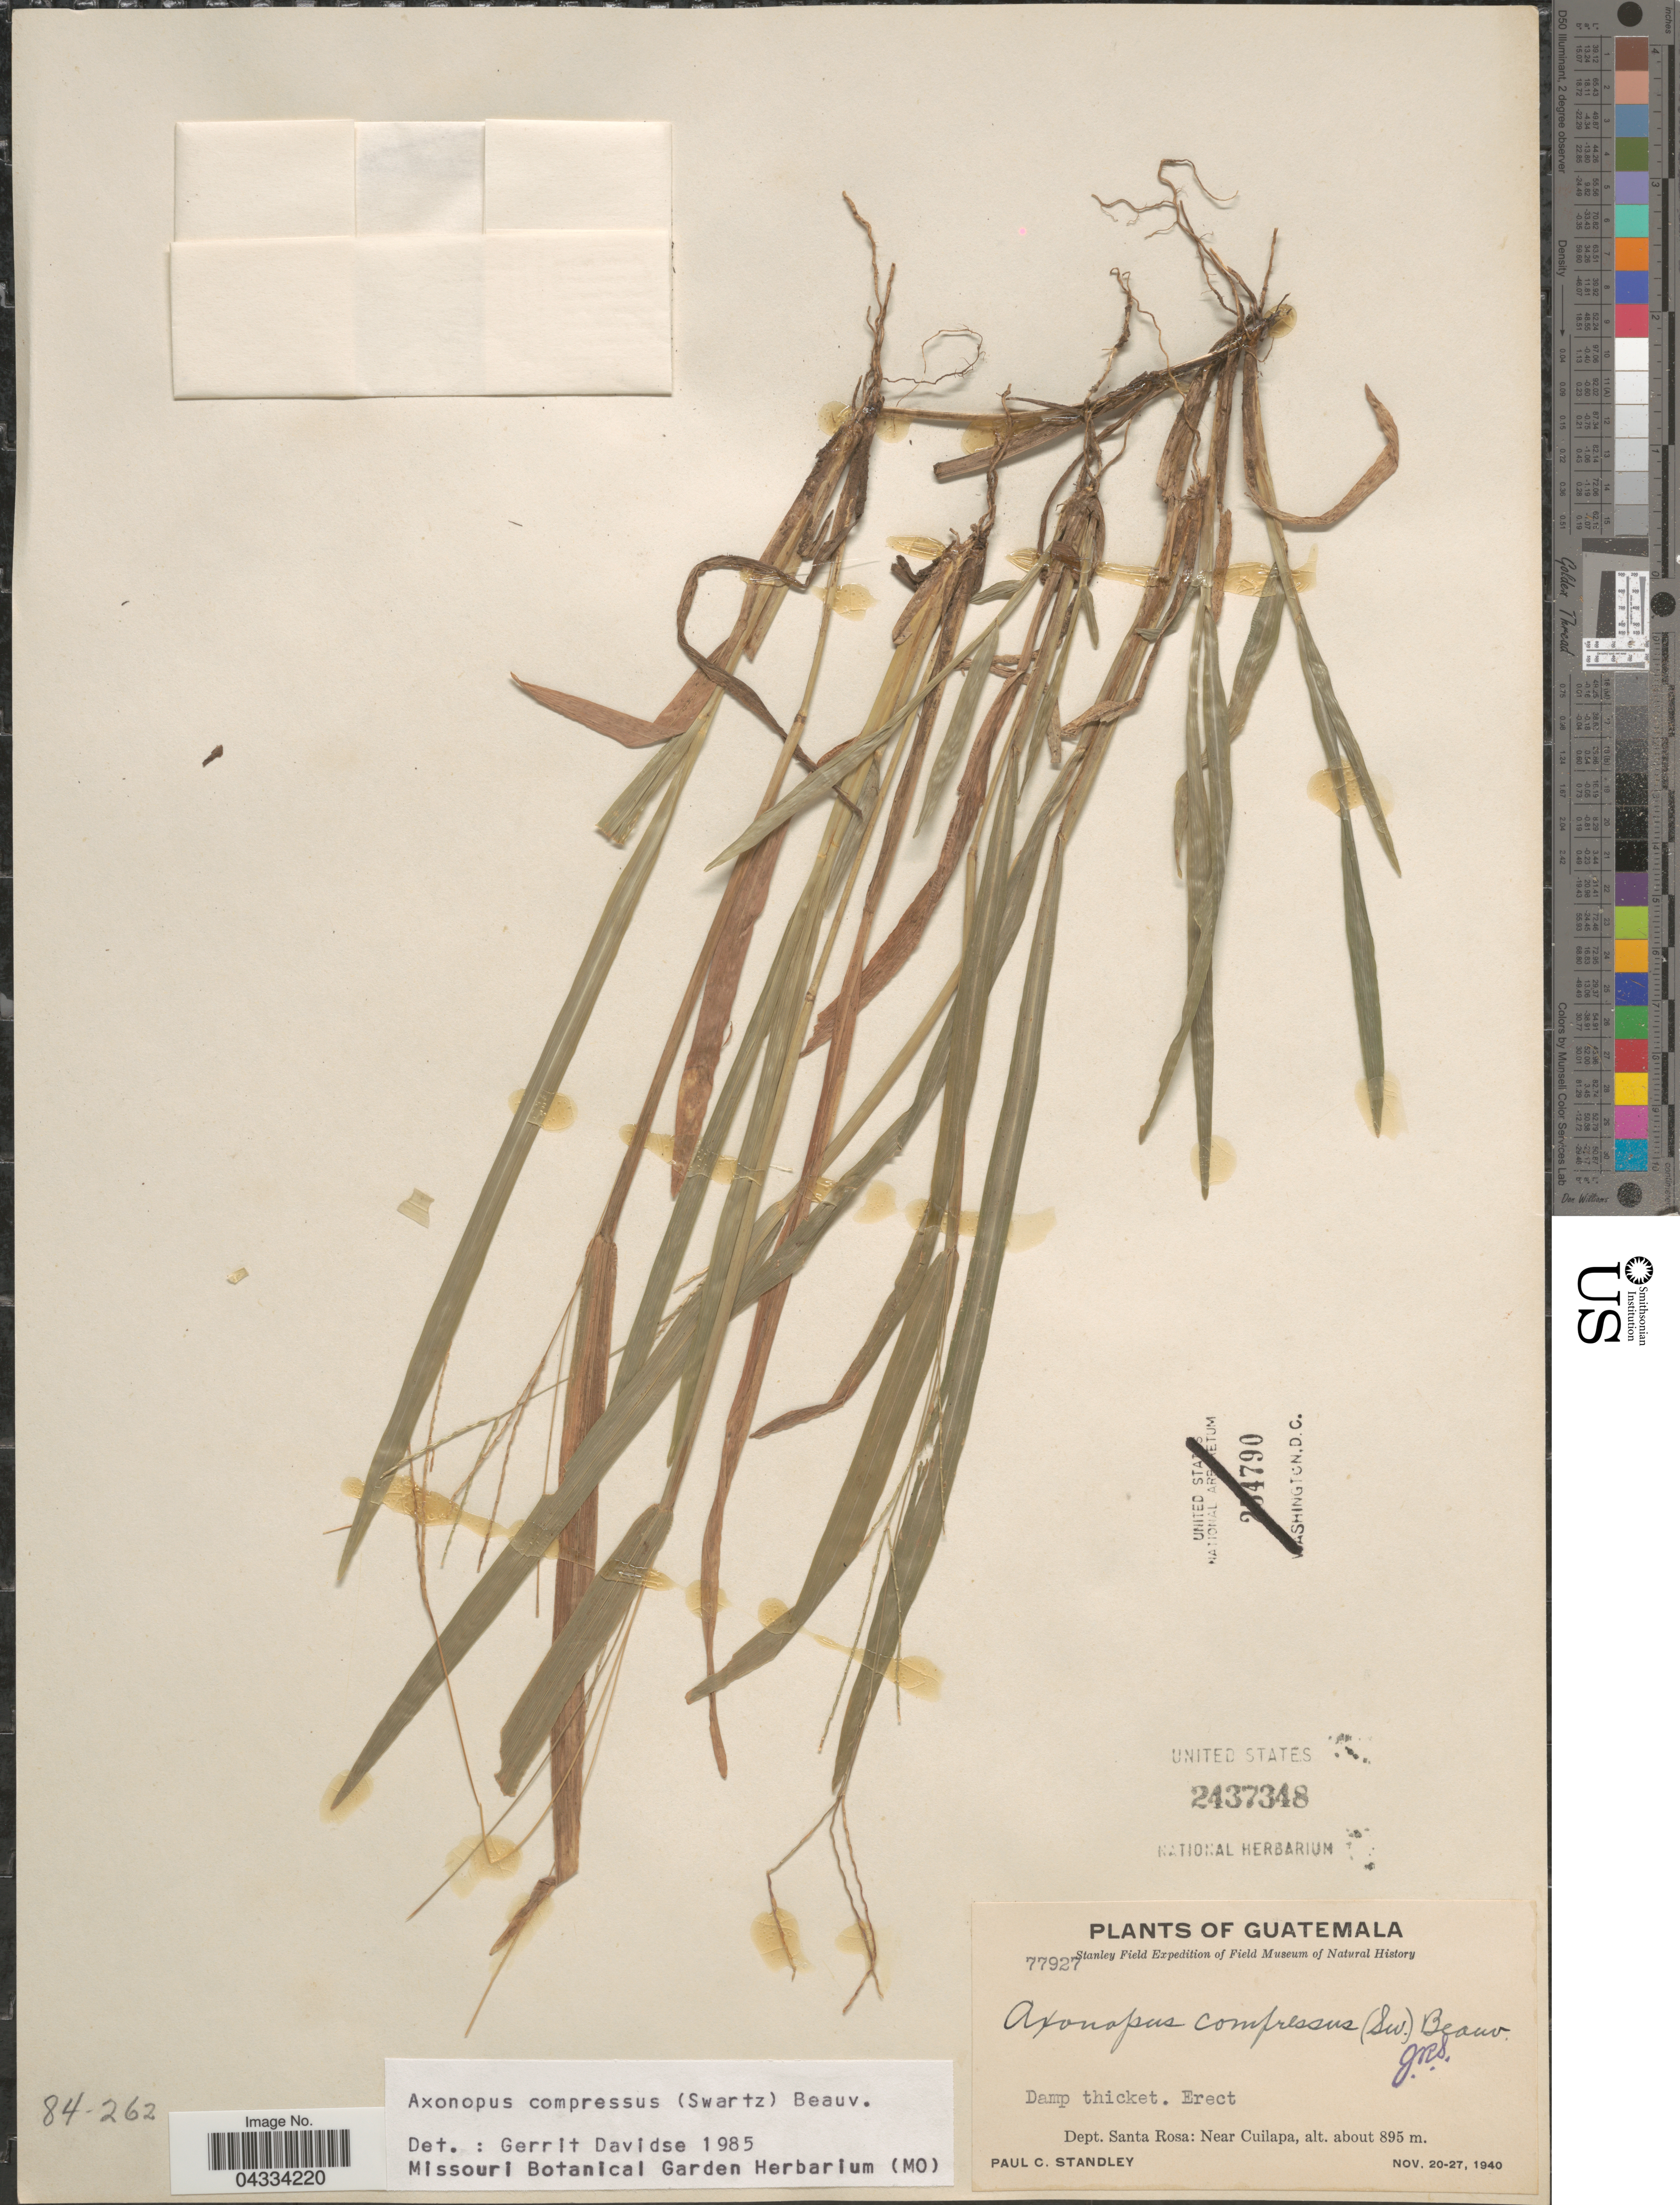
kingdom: Plantae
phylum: Tracheophyta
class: Liliopsida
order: Poales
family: Poaceae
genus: Axonopus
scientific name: Axonopus compressus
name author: (Sw.) P. Beauv.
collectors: P. C. Standley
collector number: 77927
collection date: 1940-11-20/1940-11-27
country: Guatemala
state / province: Santa Rosa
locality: Stanley Field Expedition of Field Museum of Natural History. Damp thicket. Dept. Santa Rosa: Near Cuilapa.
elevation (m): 895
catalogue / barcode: US 2437348